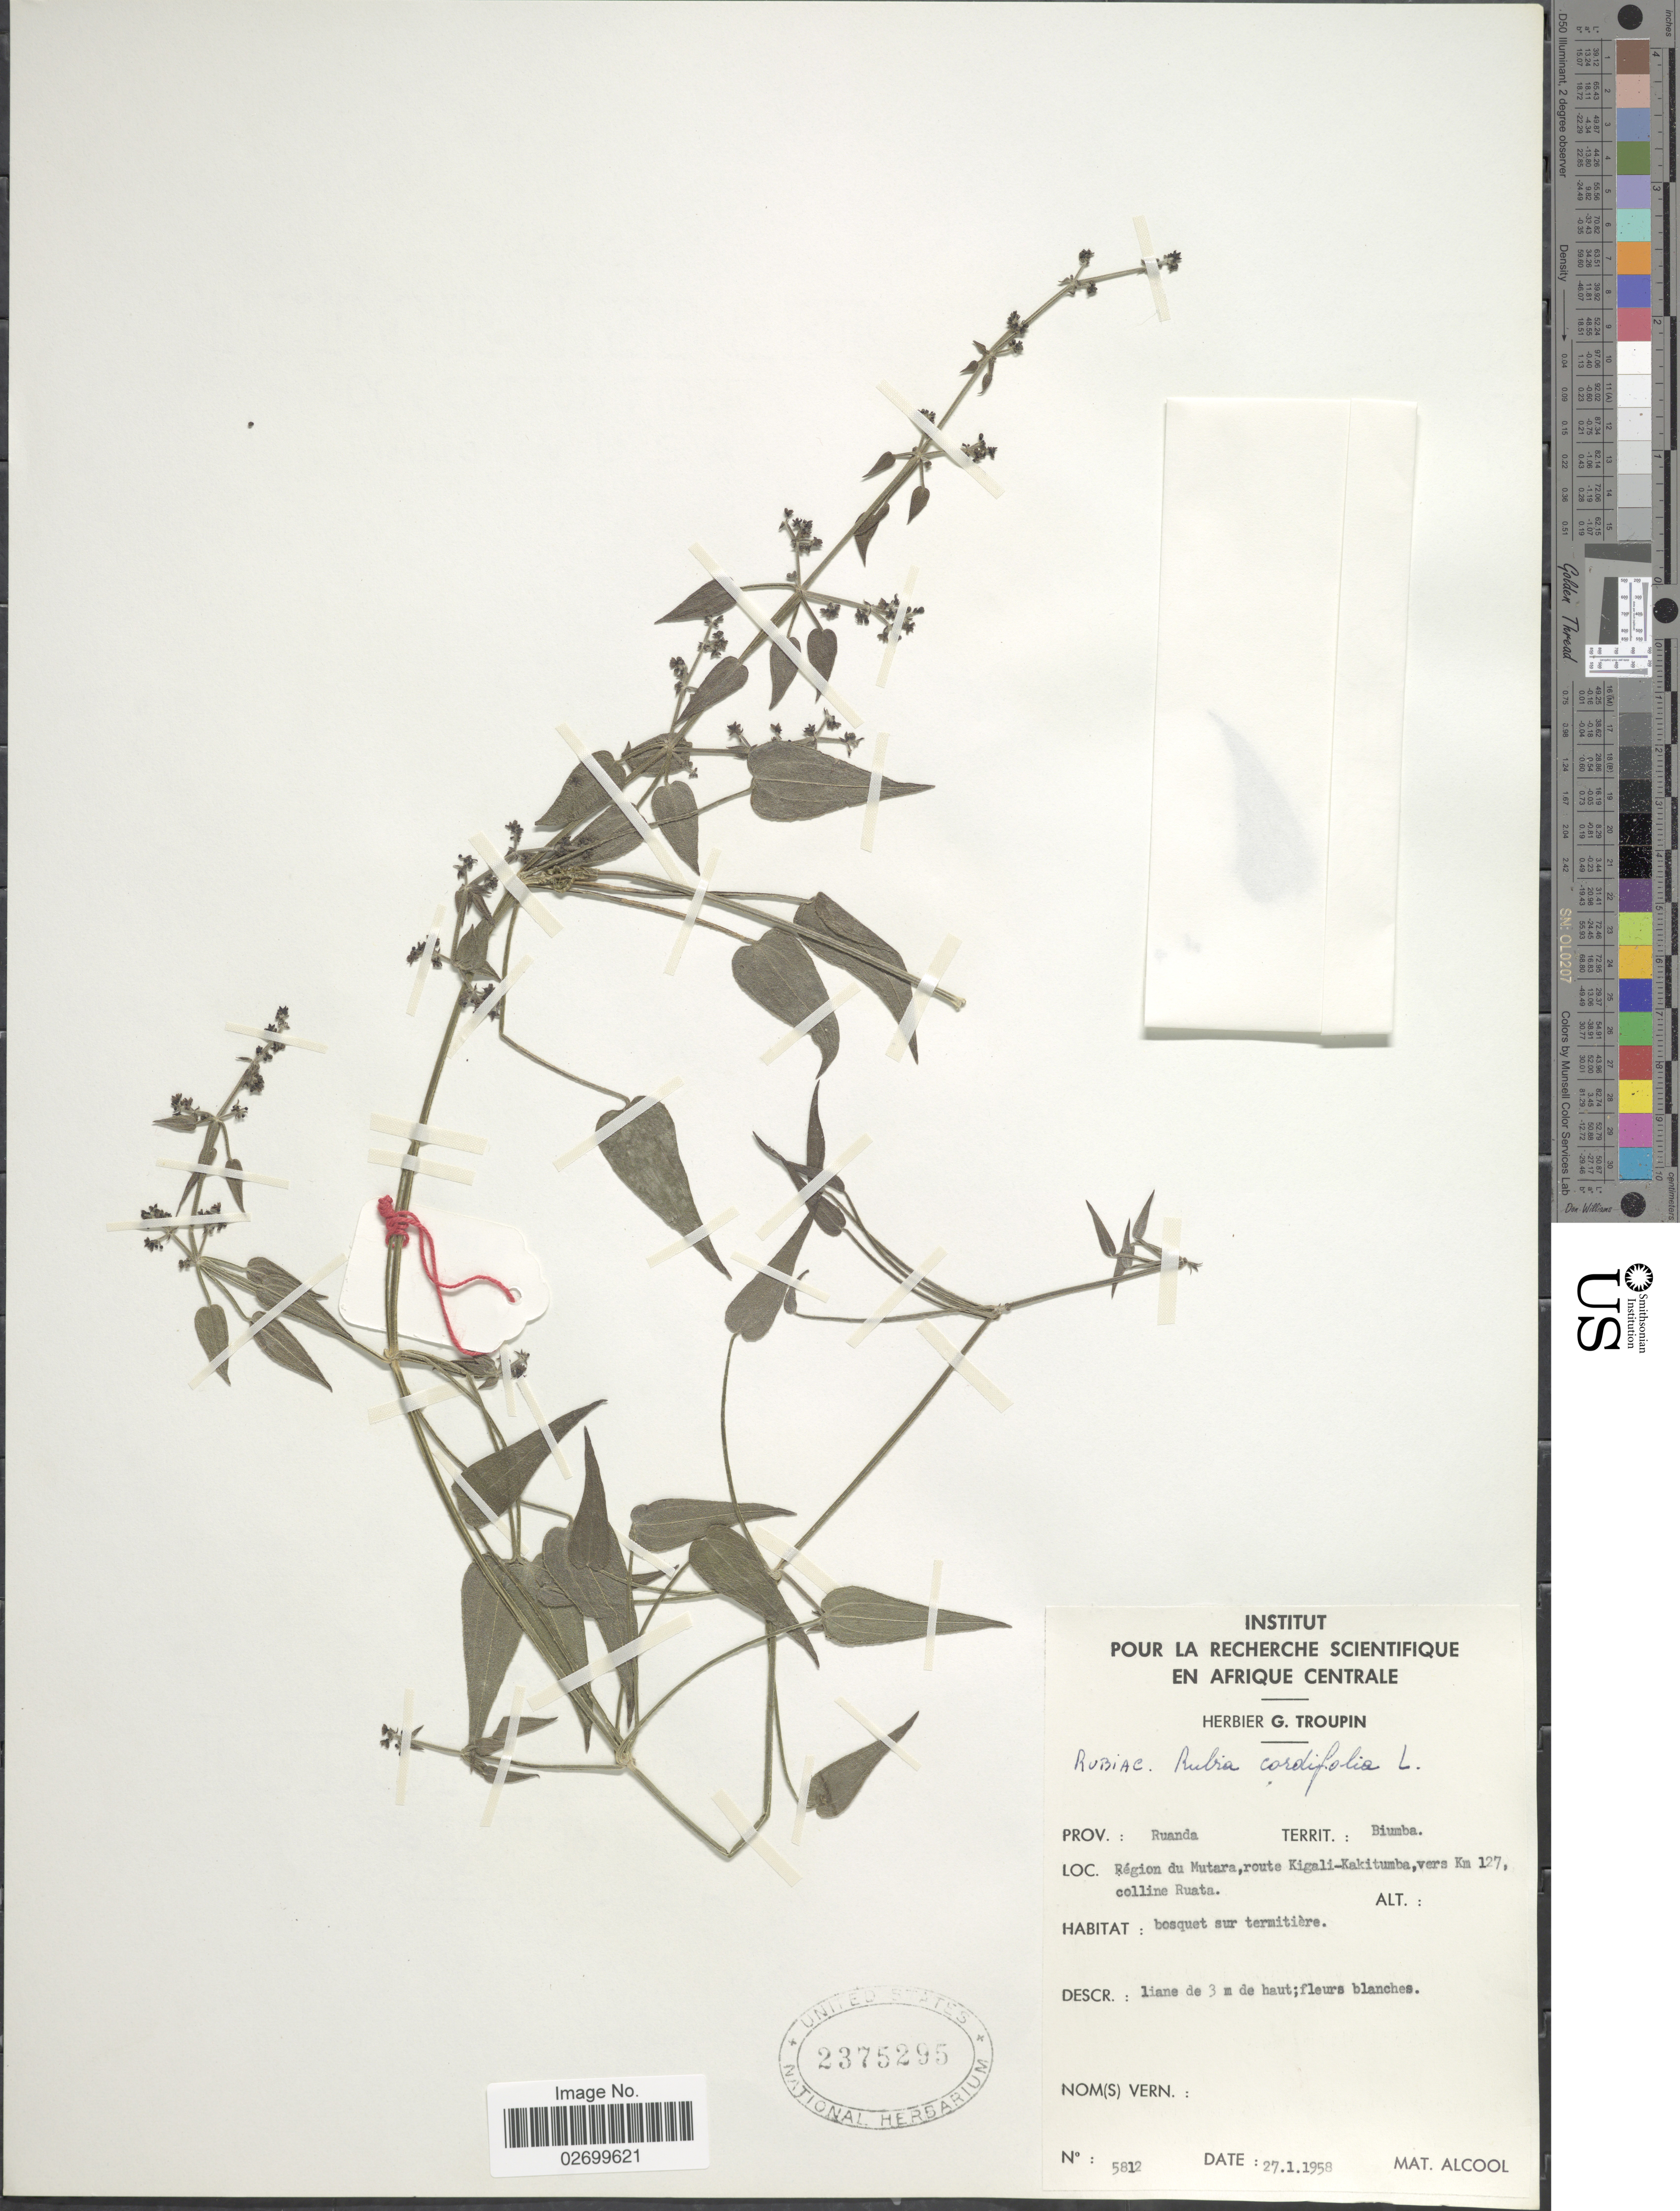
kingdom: Plantae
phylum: Tracheophyta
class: Magnoliopsida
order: Gentianales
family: Rubiaceae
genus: Rubia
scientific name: Rubia cordifolia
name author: L.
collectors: M. Alcool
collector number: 5812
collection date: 1958-01-27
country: Rwanda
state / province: Kigali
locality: Prov.: Ruanda, Territ.: Biumba, Region du Mutara, route Kigali-Kakitumba, vers Km 127, colline Ruata.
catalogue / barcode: US 2375295